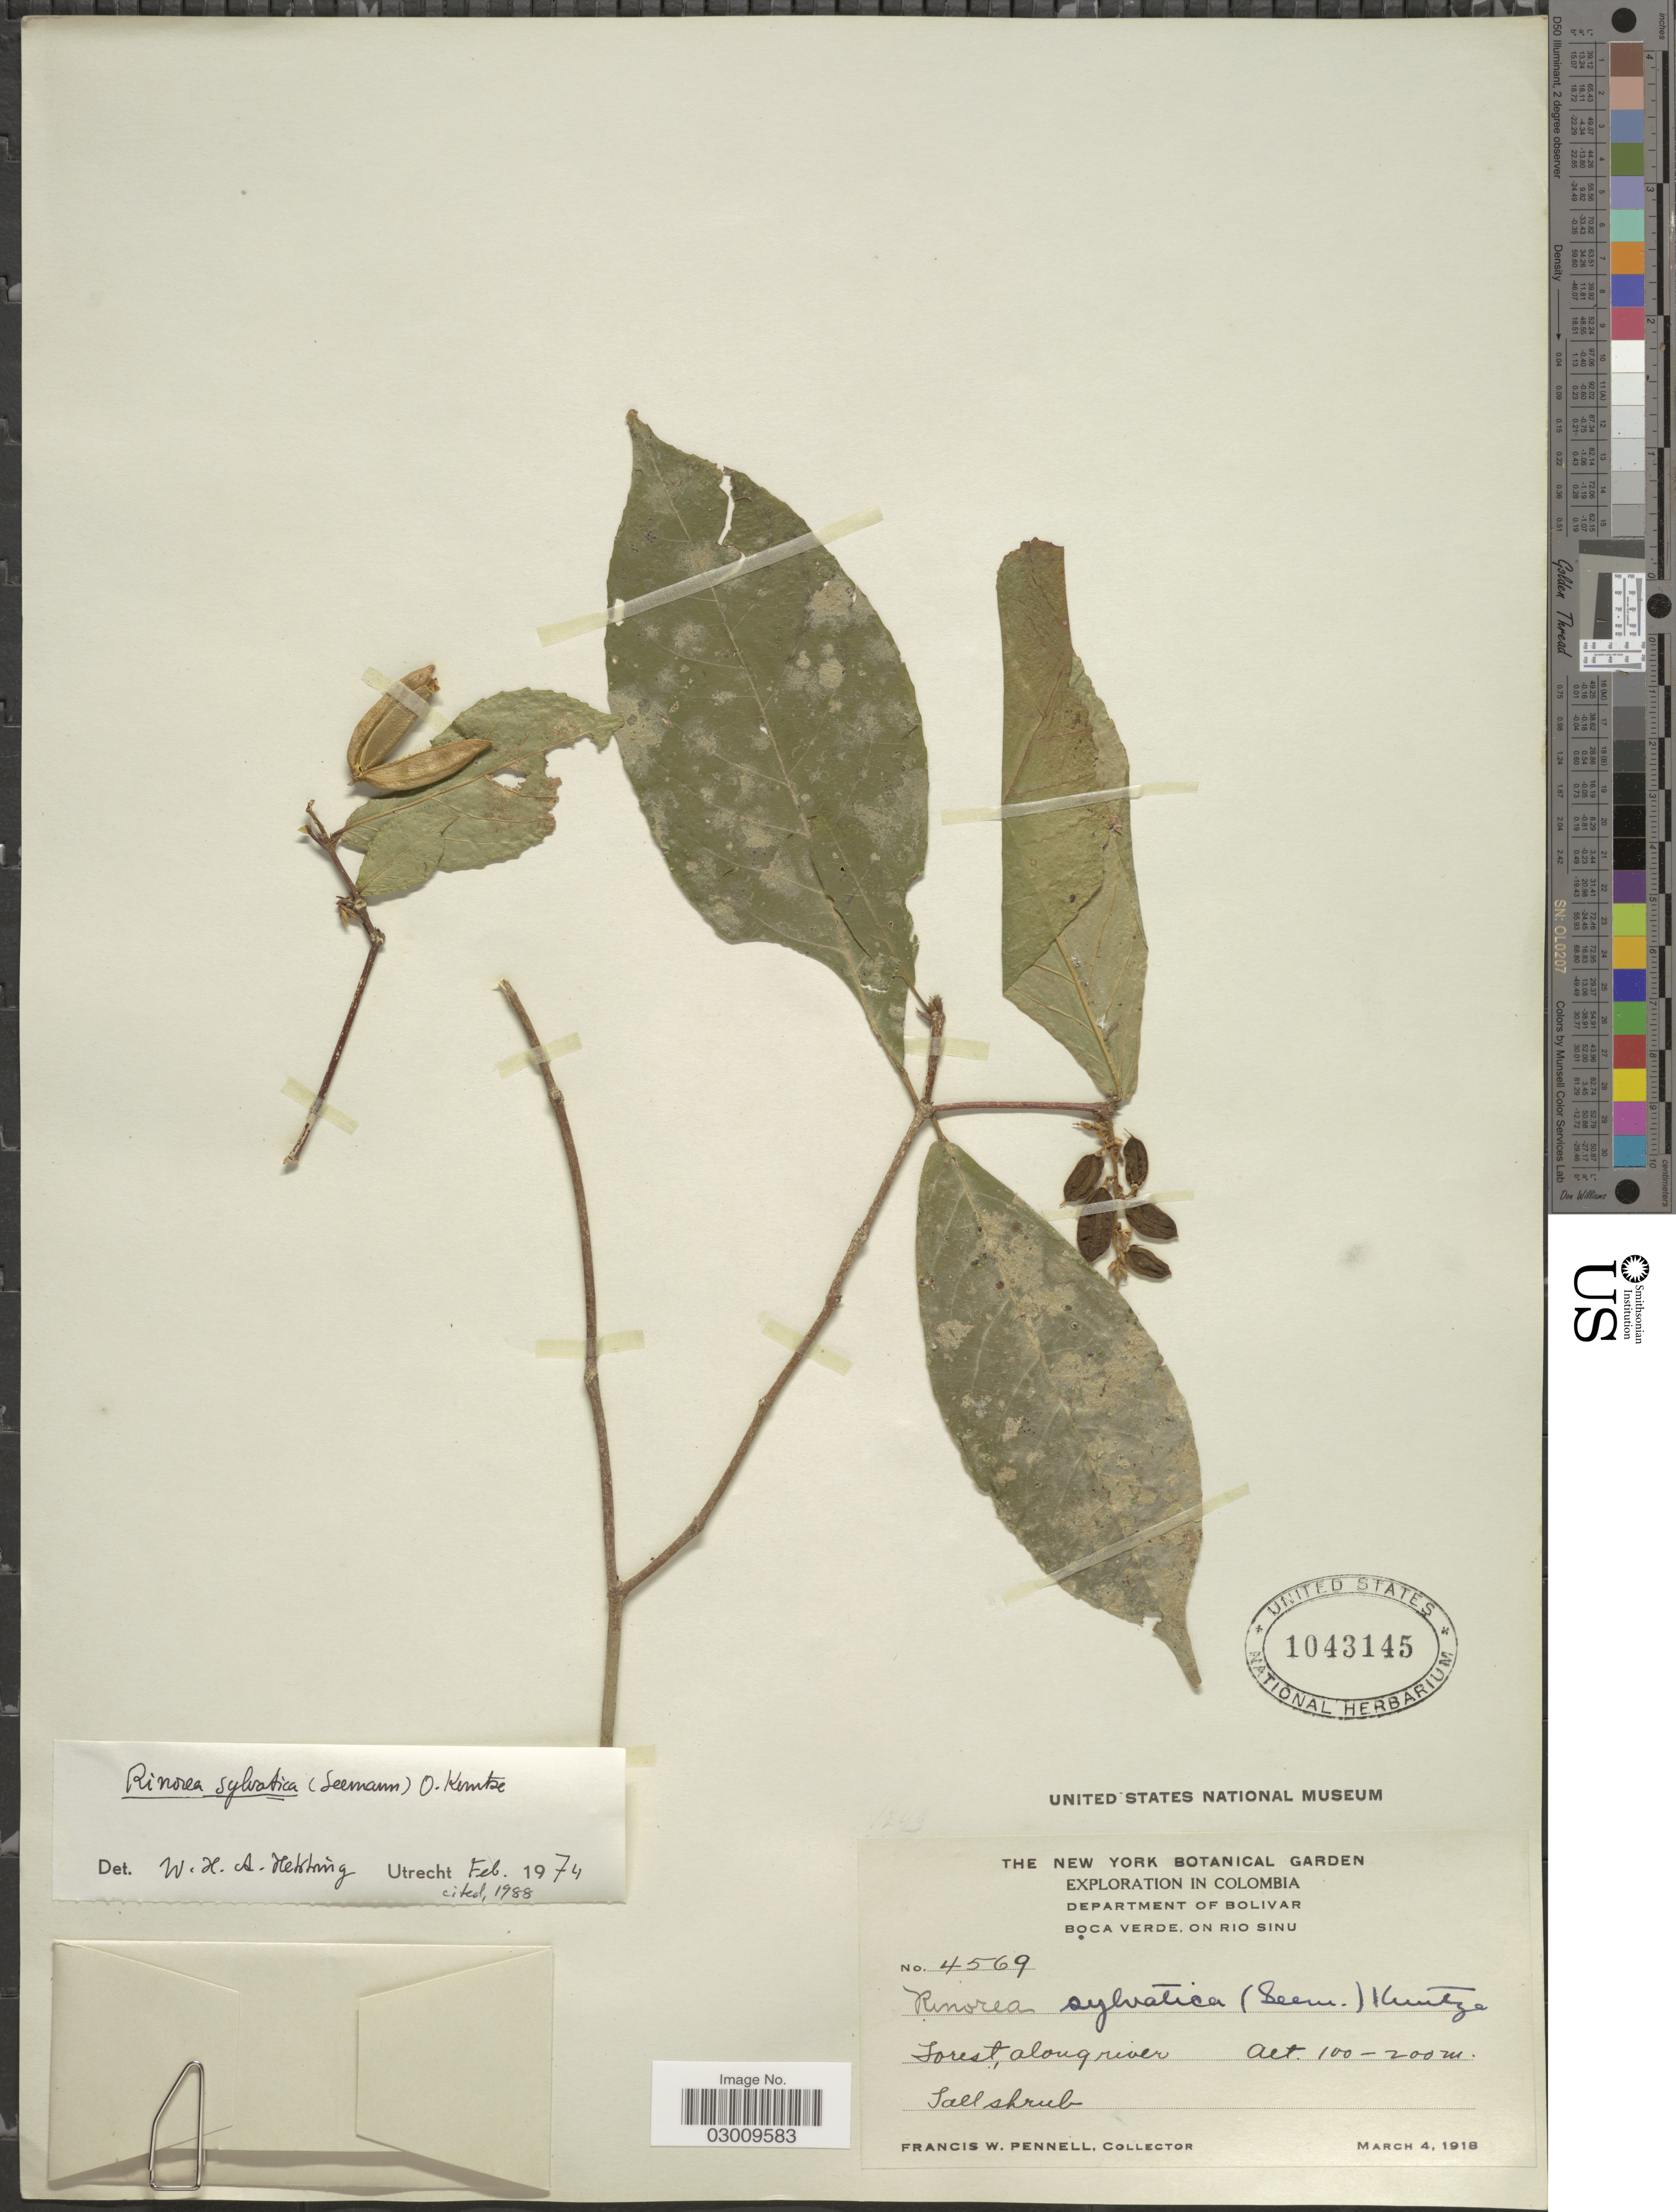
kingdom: Plantae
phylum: Tracheophyta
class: Magnoliopsida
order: Malpighiales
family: Violaceae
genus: Rinorea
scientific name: Rinorea sylvatica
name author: (Seem.) Kuntze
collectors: F. W. Pennell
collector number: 4569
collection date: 1918-03-04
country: Colombia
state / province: Bolívar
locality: Department of Bolivar. Boca Verde. On Rio Sinu.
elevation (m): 100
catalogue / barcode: US 1043145